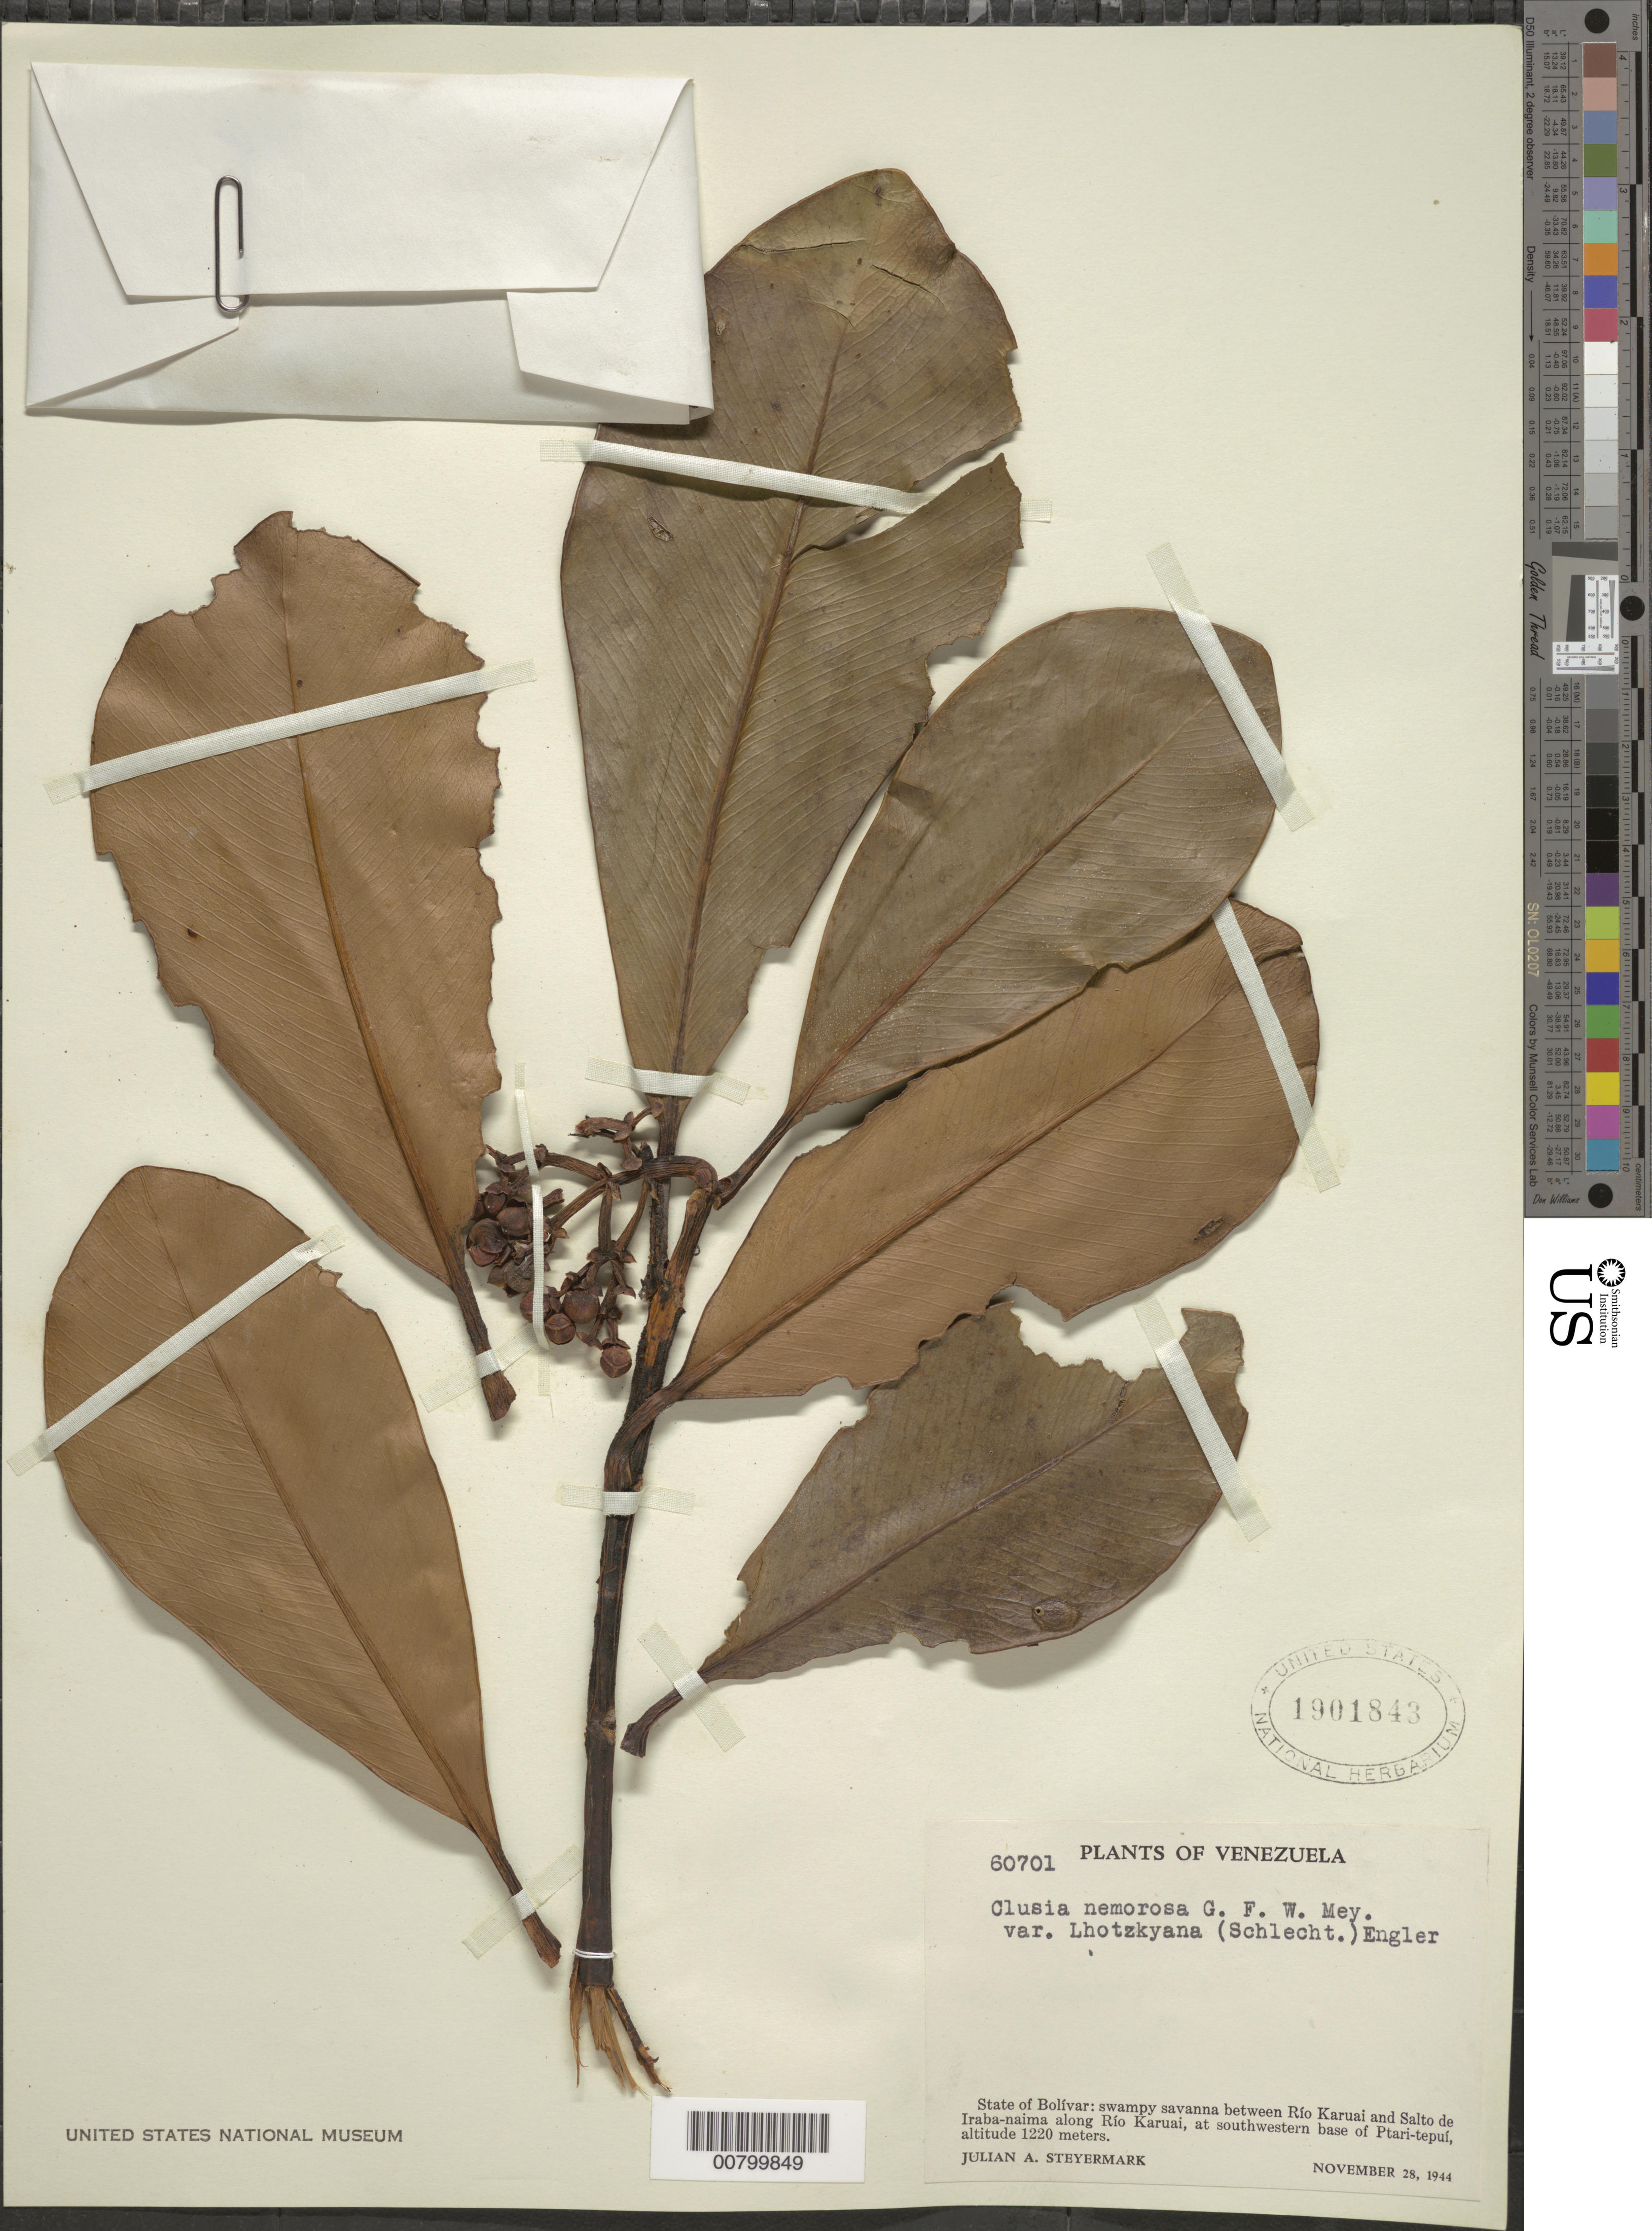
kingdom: Plantae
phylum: Tracheophyta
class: Magnoliopsida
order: Malpighiales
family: Clusiaceae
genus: Clusia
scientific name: Clusia nemorosa var. lhotzkyana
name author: (Schltdl.) Engl.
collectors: J. Steyermark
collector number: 60701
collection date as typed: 28-Nov-44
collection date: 1944-11-28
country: Venezuela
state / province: Bolívar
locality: Río Karuai, between Río Karuai and Salto de Iraba-naima, SW base of Ptari-tepuí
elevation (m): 1220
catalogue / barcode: US 1901843